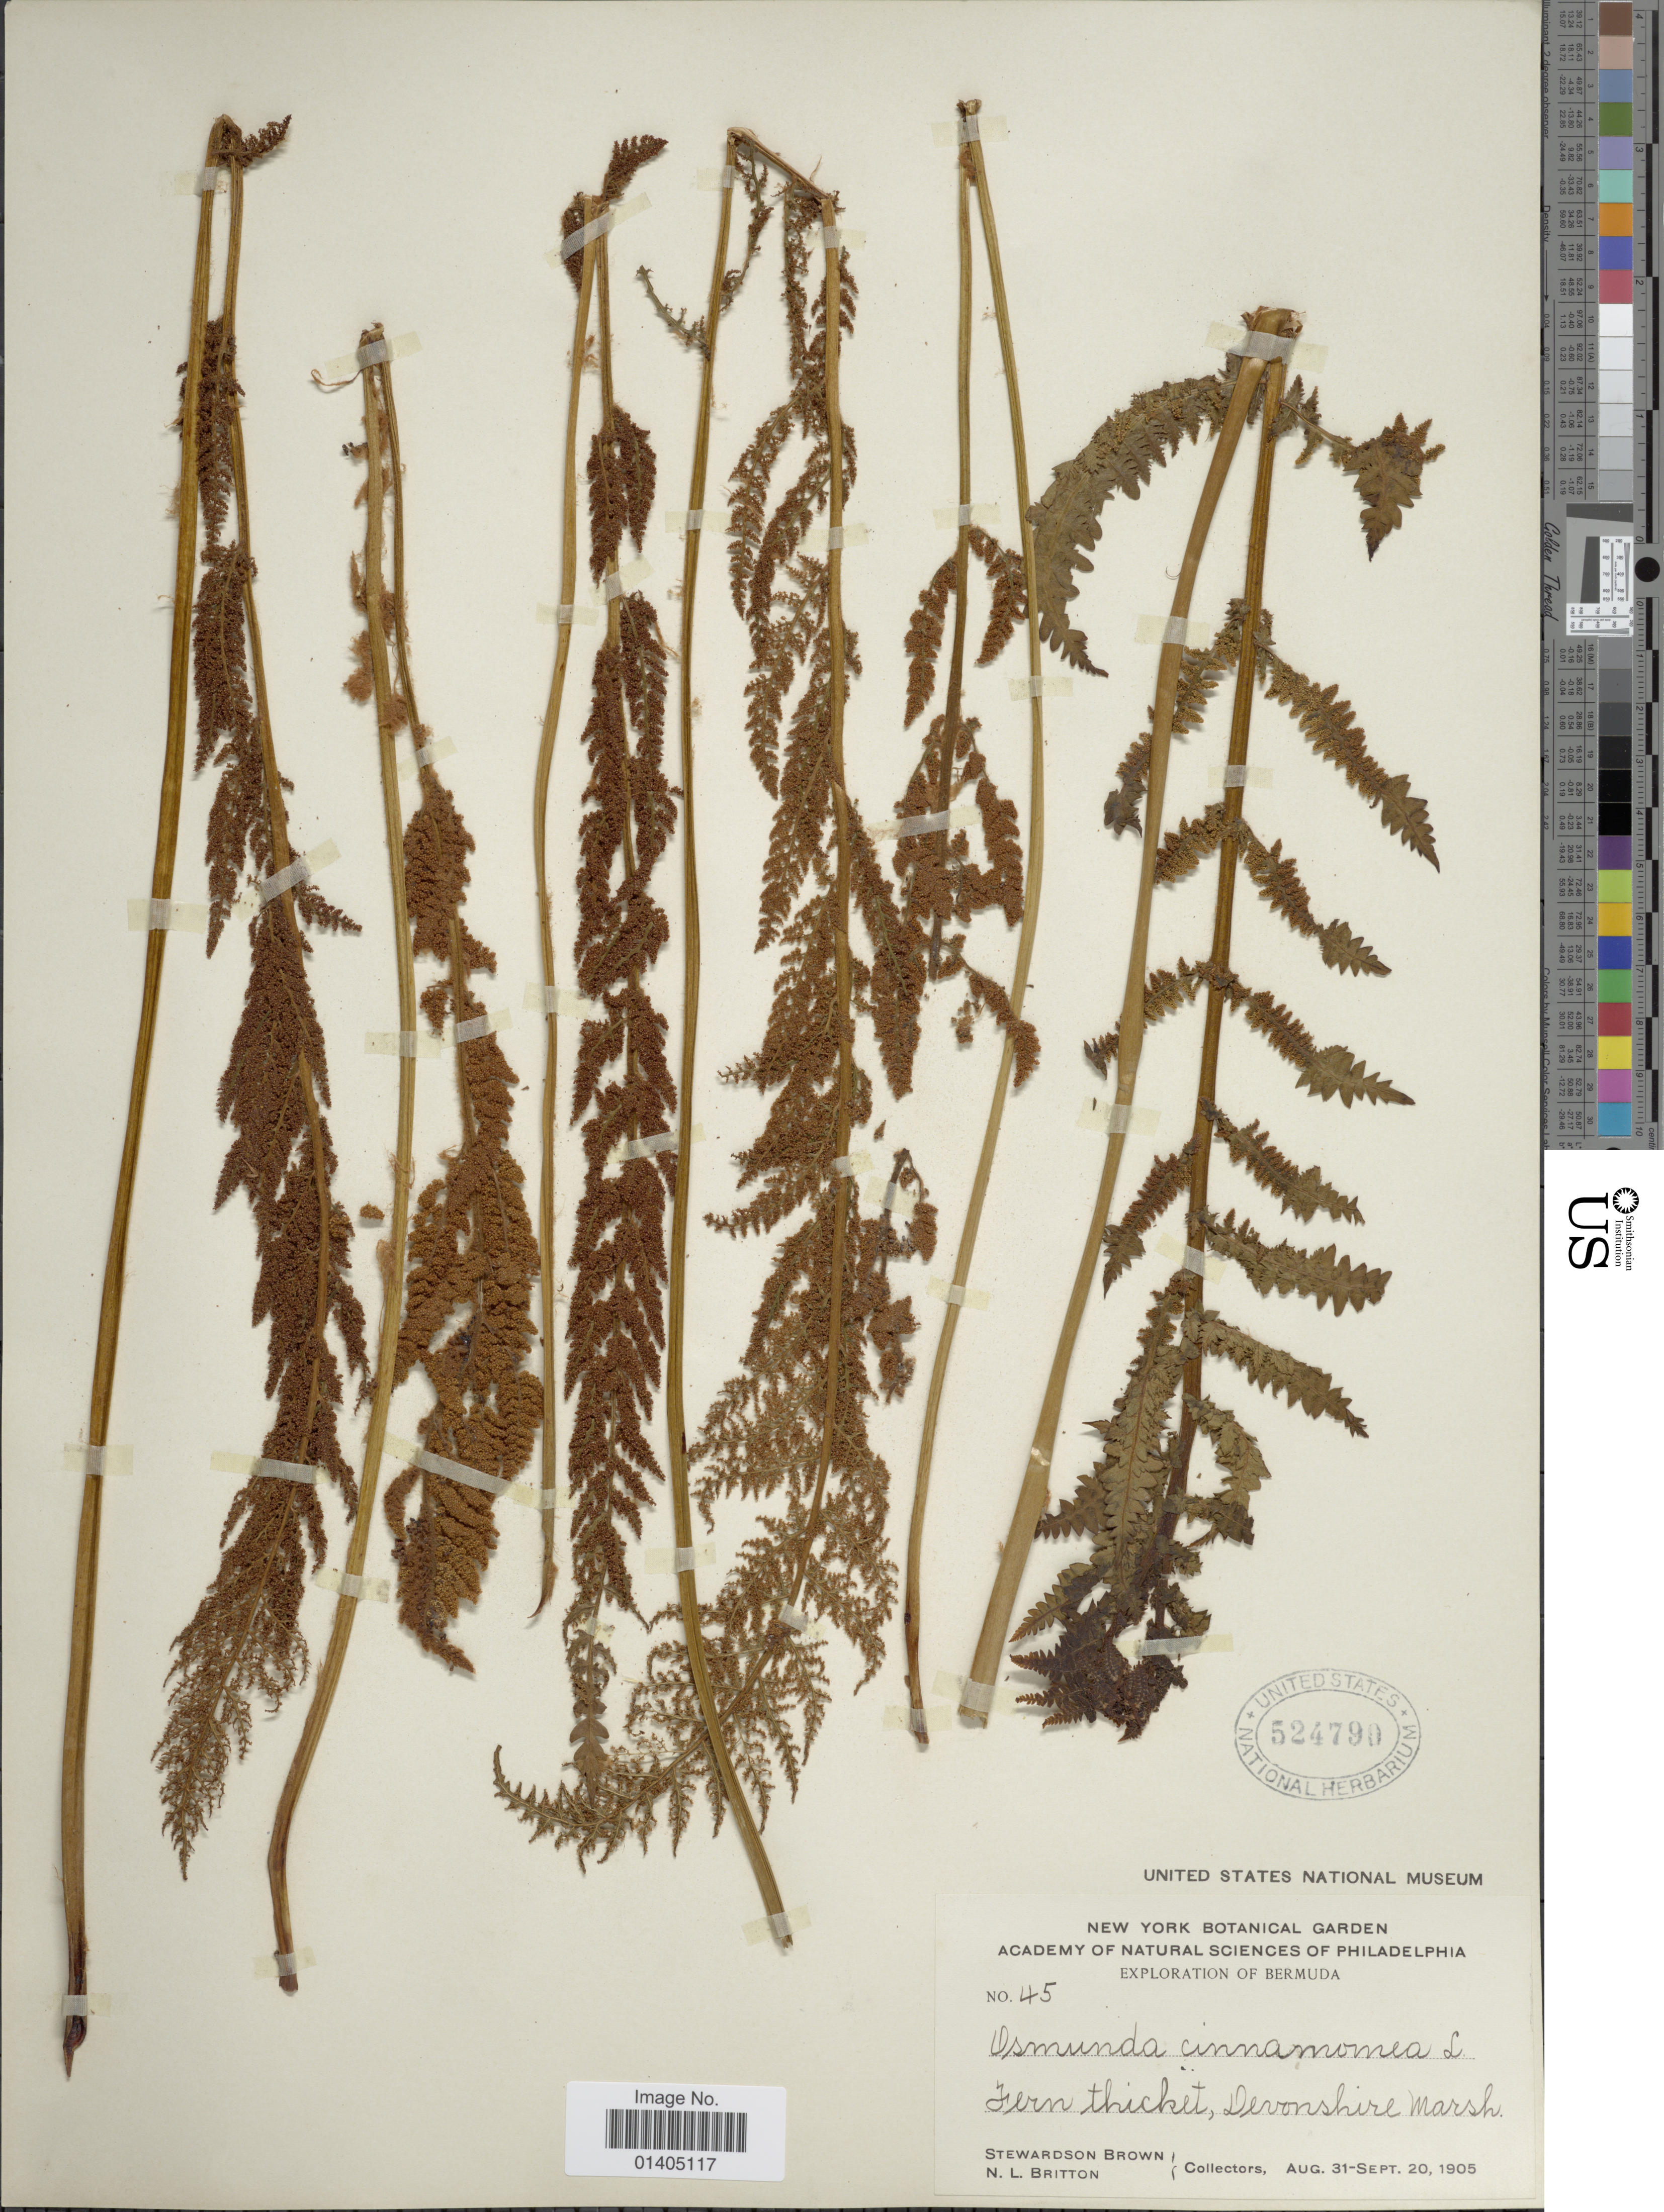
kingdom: Plantae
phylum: Tracheophyta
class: Polypodiopsida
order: Osmundales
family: Osmundaceae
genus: Osmundastrum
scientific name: Osmundastrum cinnamomeum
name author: (L.) C. Presl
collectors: S. Brown & N. Britton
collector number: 45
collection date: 1905-08-31/1905-09-20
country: Bermuda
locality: Fern thicket, Devonshire Marsh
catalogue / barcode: US 524790